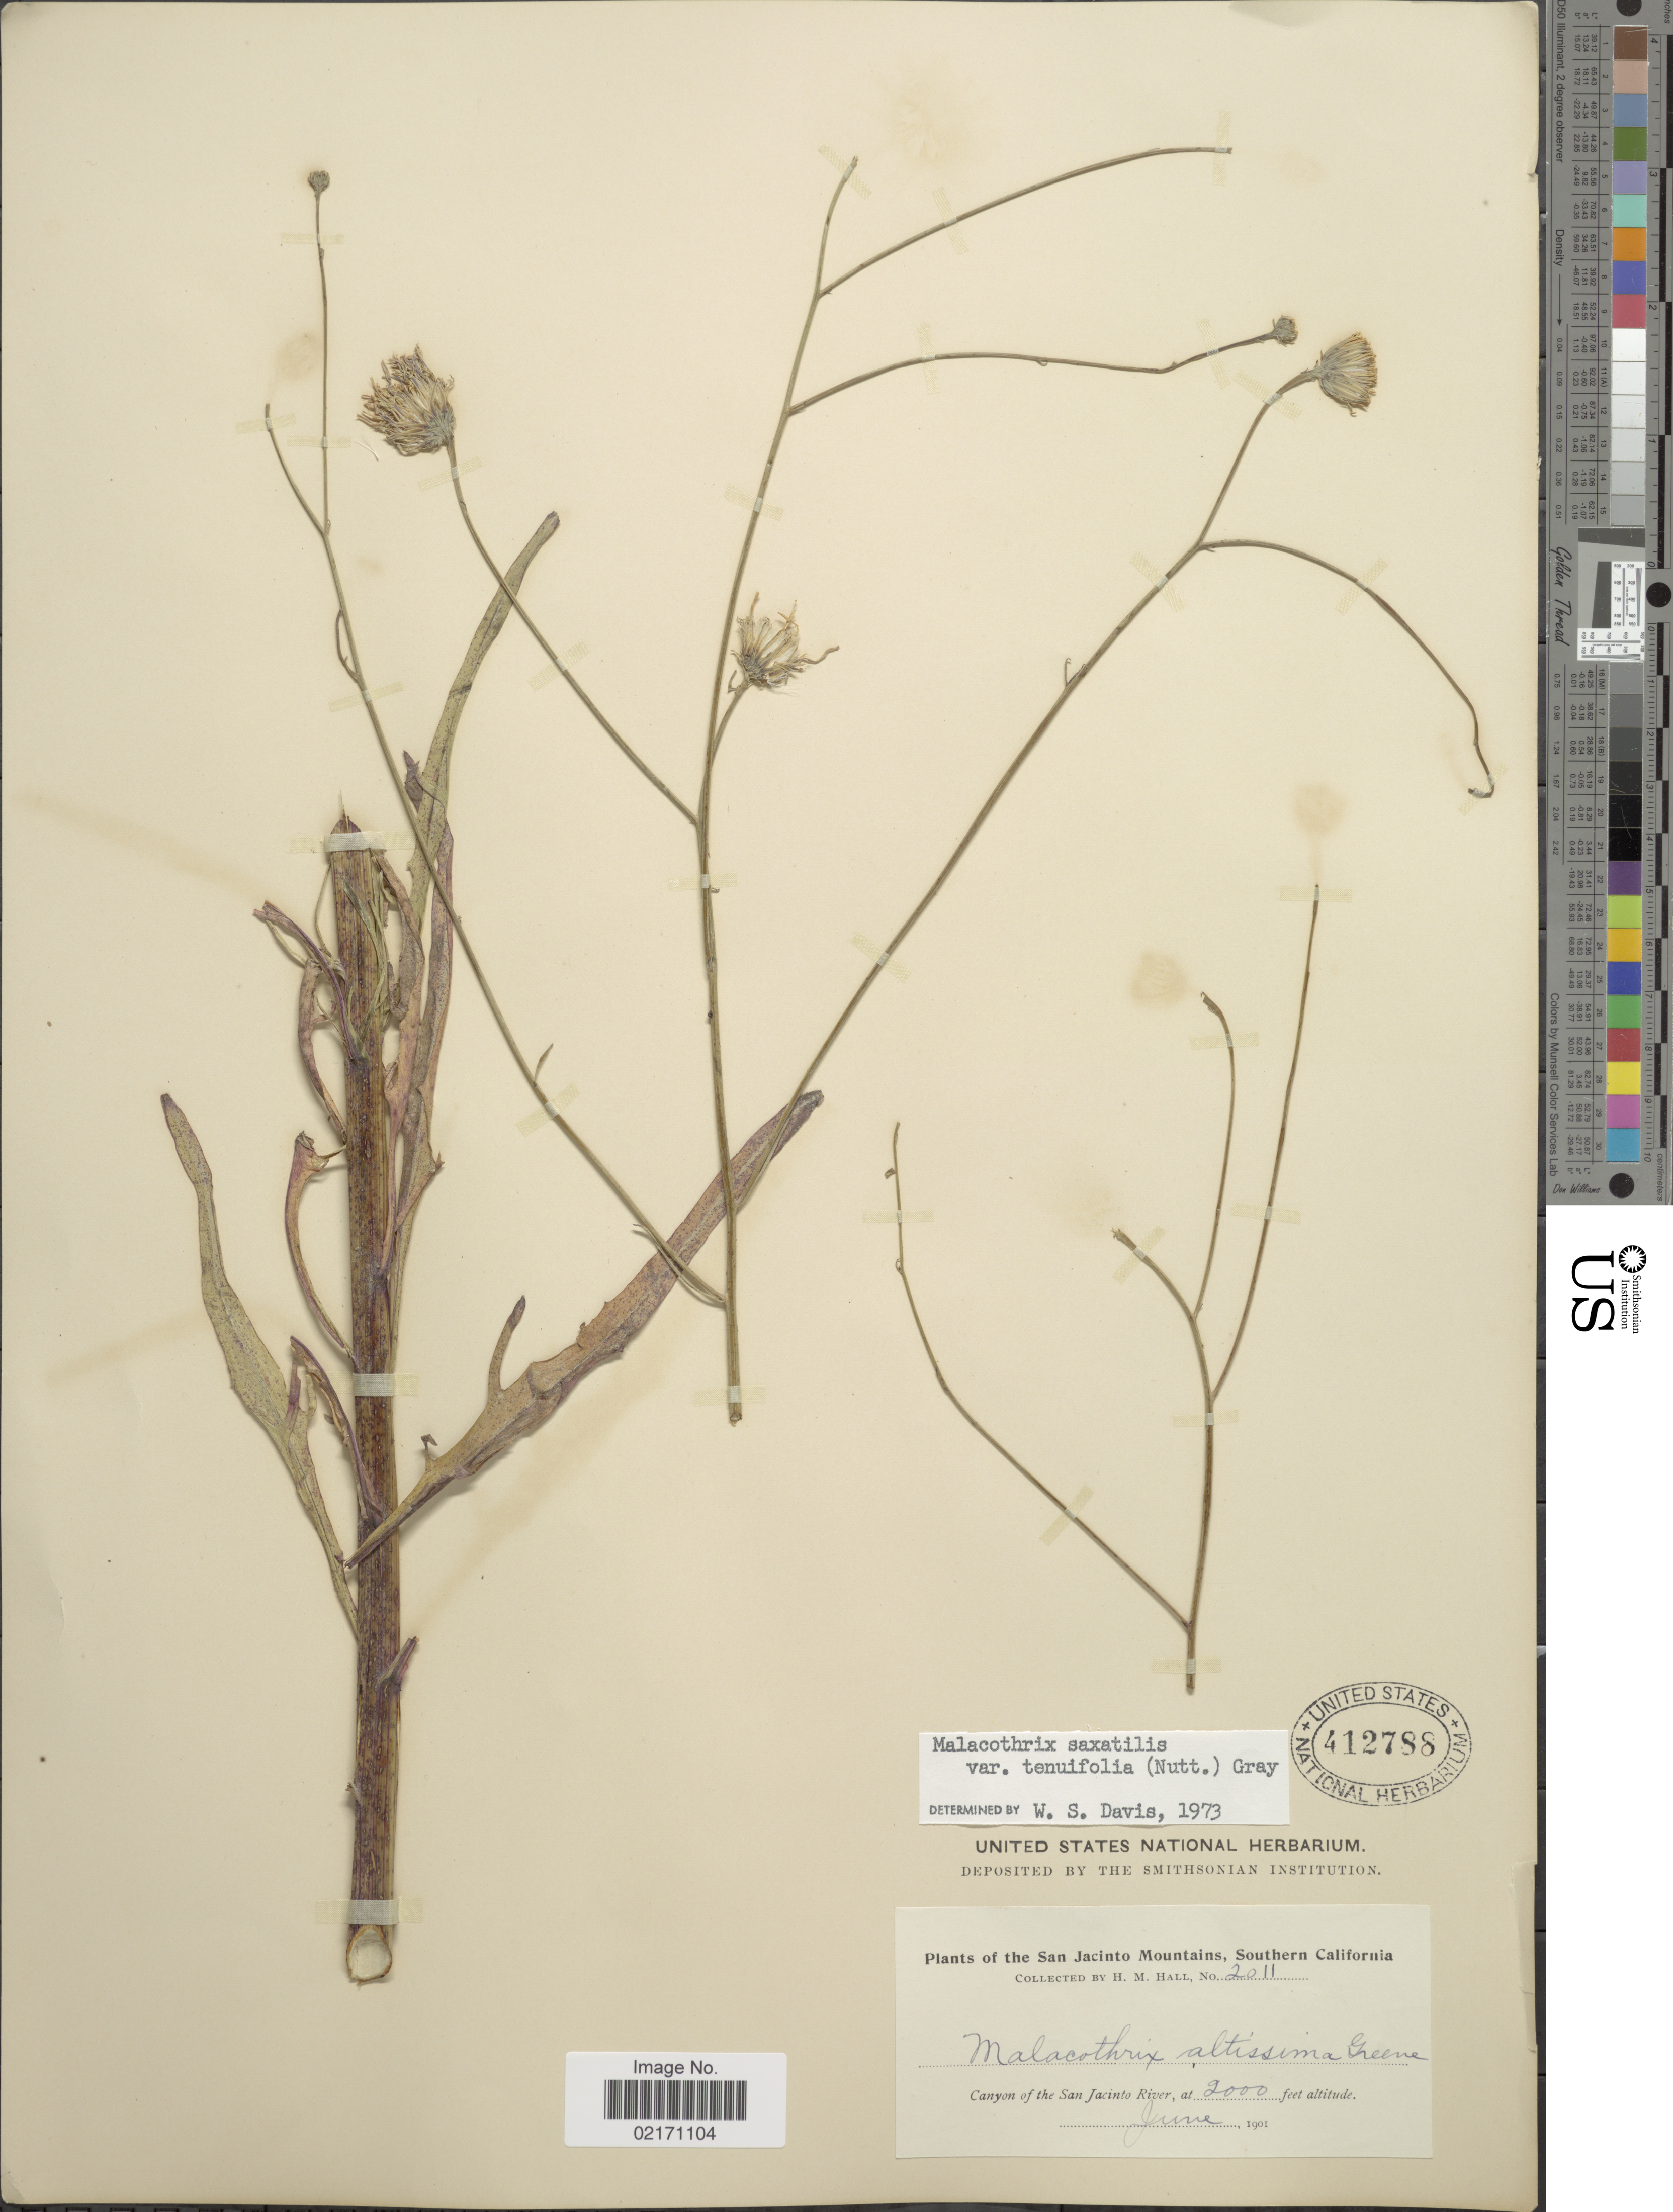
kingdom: Plantae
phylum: Tracheophyta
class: Magnoliopsida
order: Asterales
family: Asteraceae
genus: Malacothrix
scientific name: Malacothrix saxatilis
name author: Torr. & A. Gray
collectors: H. M. Hall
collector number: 2011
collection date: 1901-06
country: United States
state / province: California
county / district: Riverside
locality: San Jacinto Mountains, Southern California, Canyon of the San Jacinto River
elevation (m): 610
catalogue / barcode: US 412788